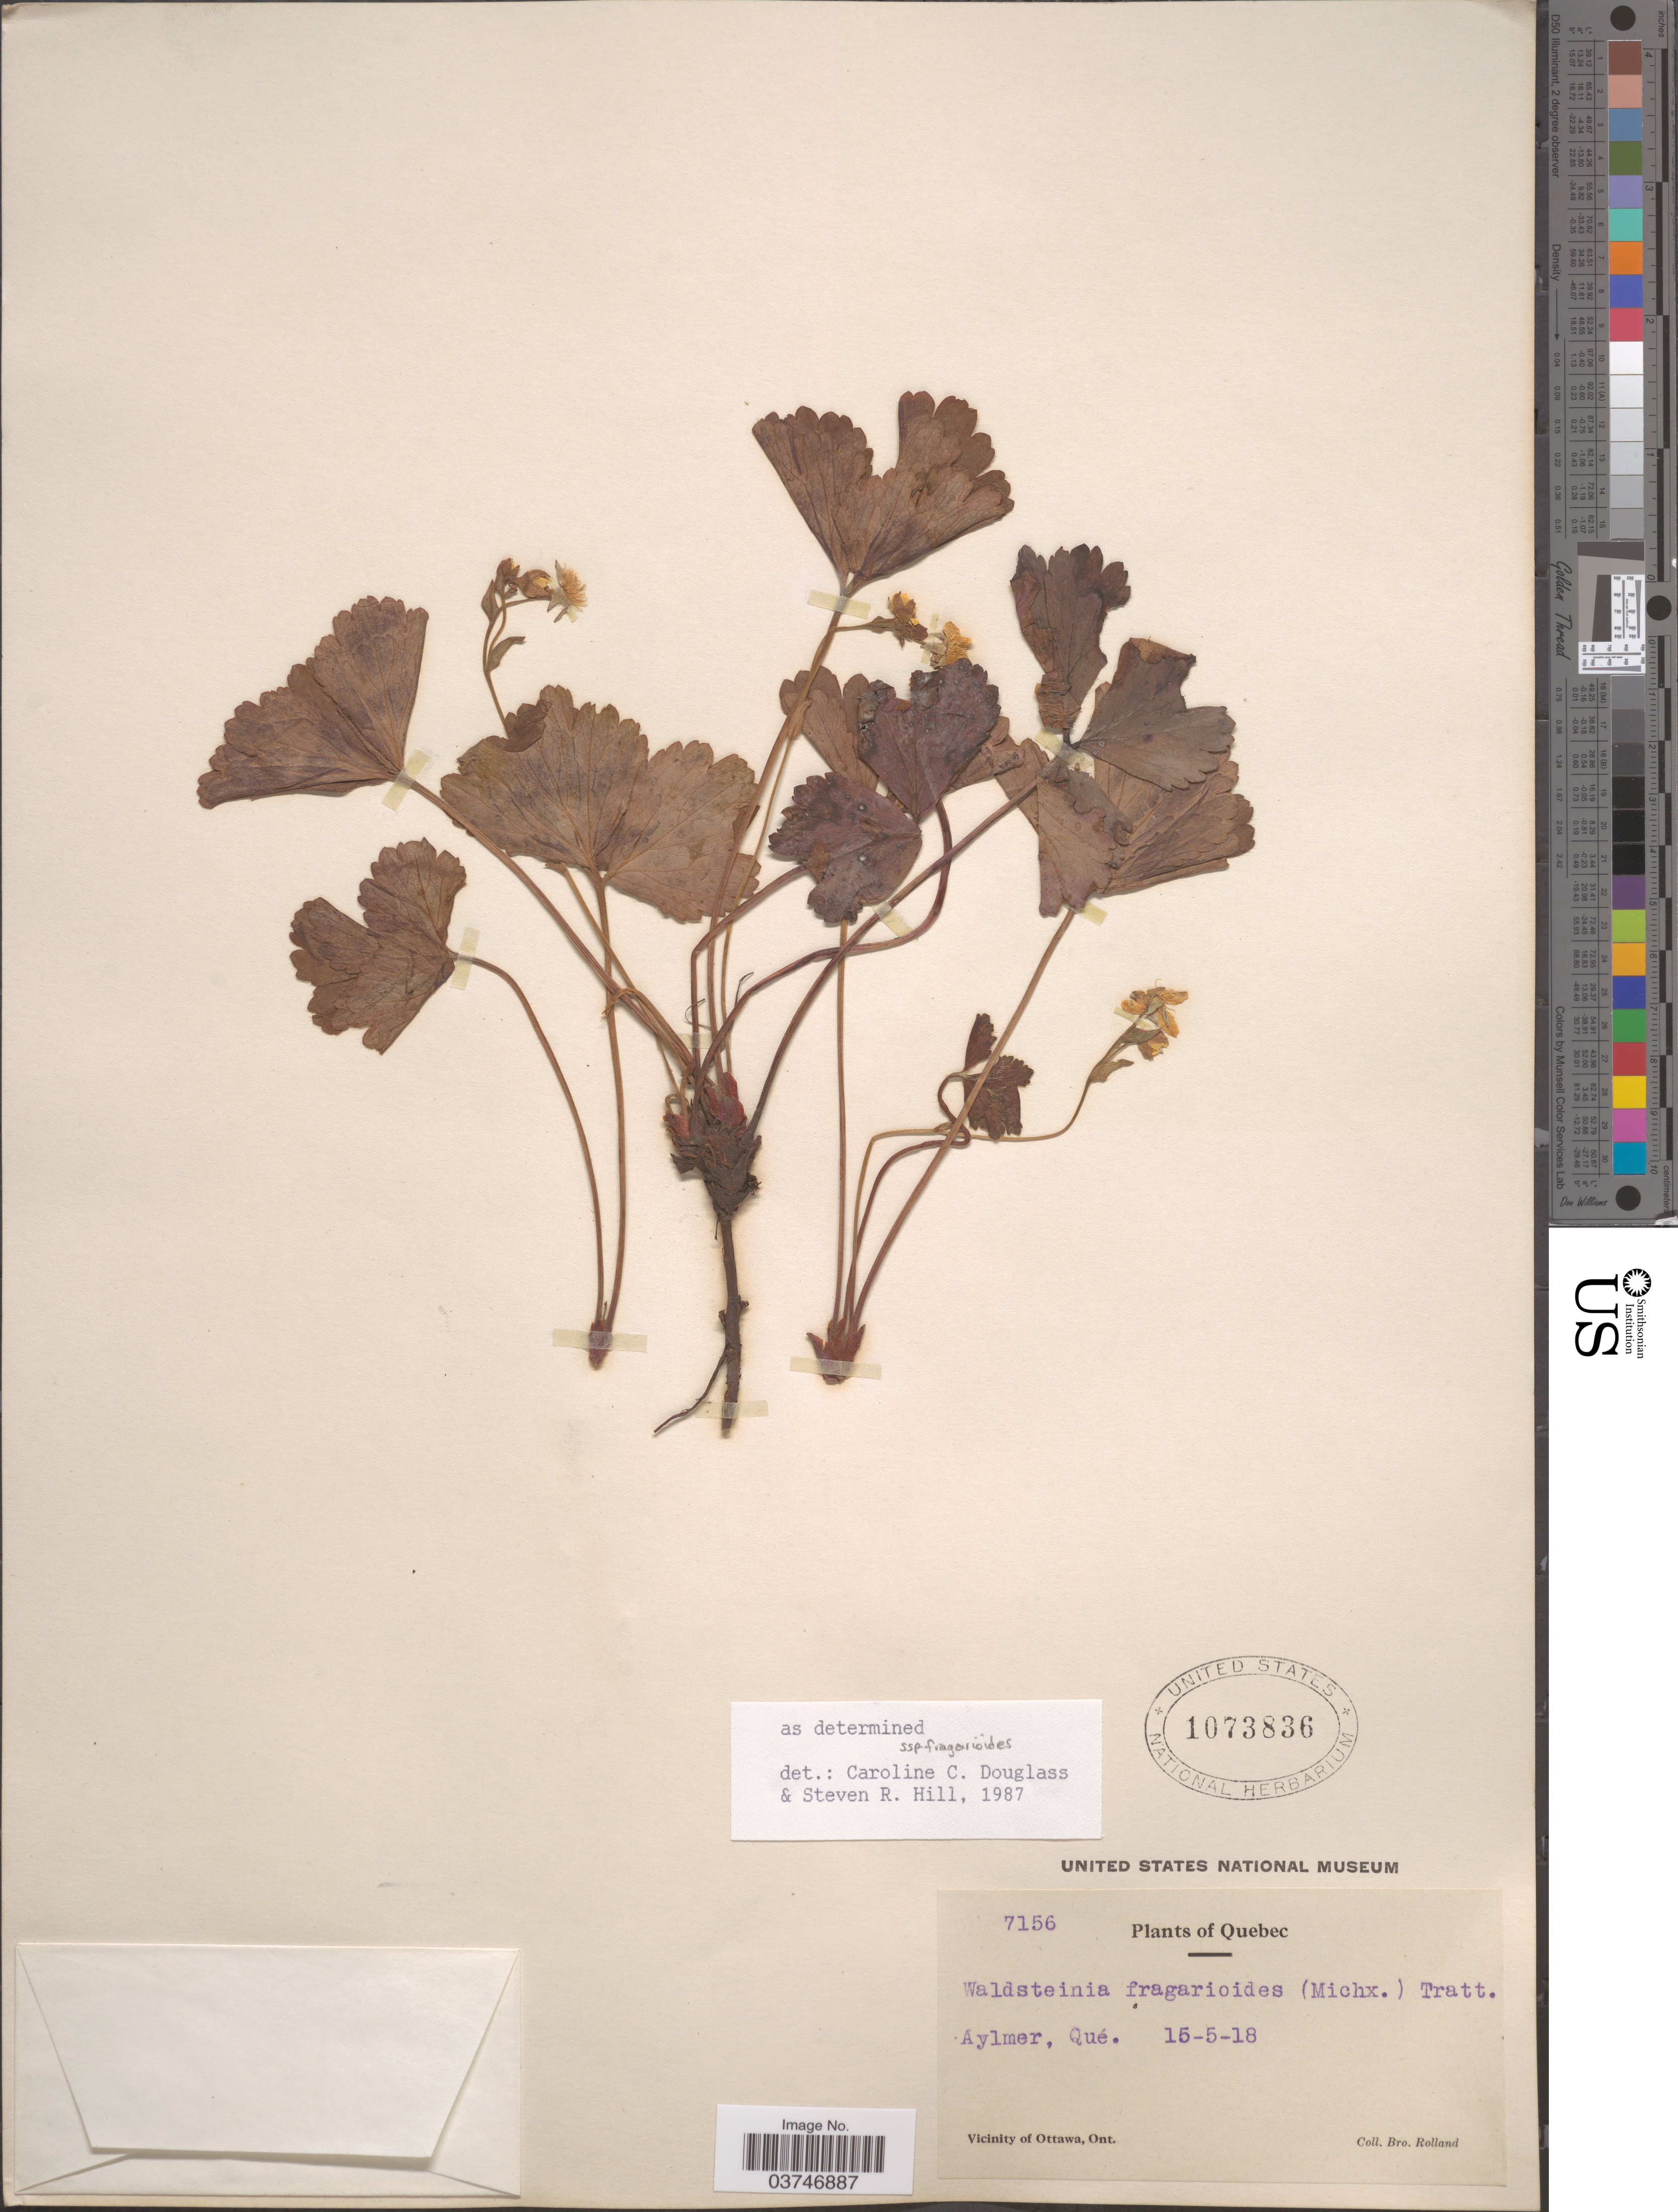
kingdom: Plantae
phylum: Tracheophyta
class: Magnoliopsida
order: Rosales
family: Rosaceae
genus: Waldsteinia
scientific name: Waldsteinia fragarioides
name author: (Michx.) Tratt.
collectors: B. Rolland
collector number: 7156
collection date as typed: Transcribed d/m/y: 15/5/18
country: Canada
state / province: Quebec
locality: Aylmer. Vicinity of Ottawa.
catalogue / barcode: US 1073836